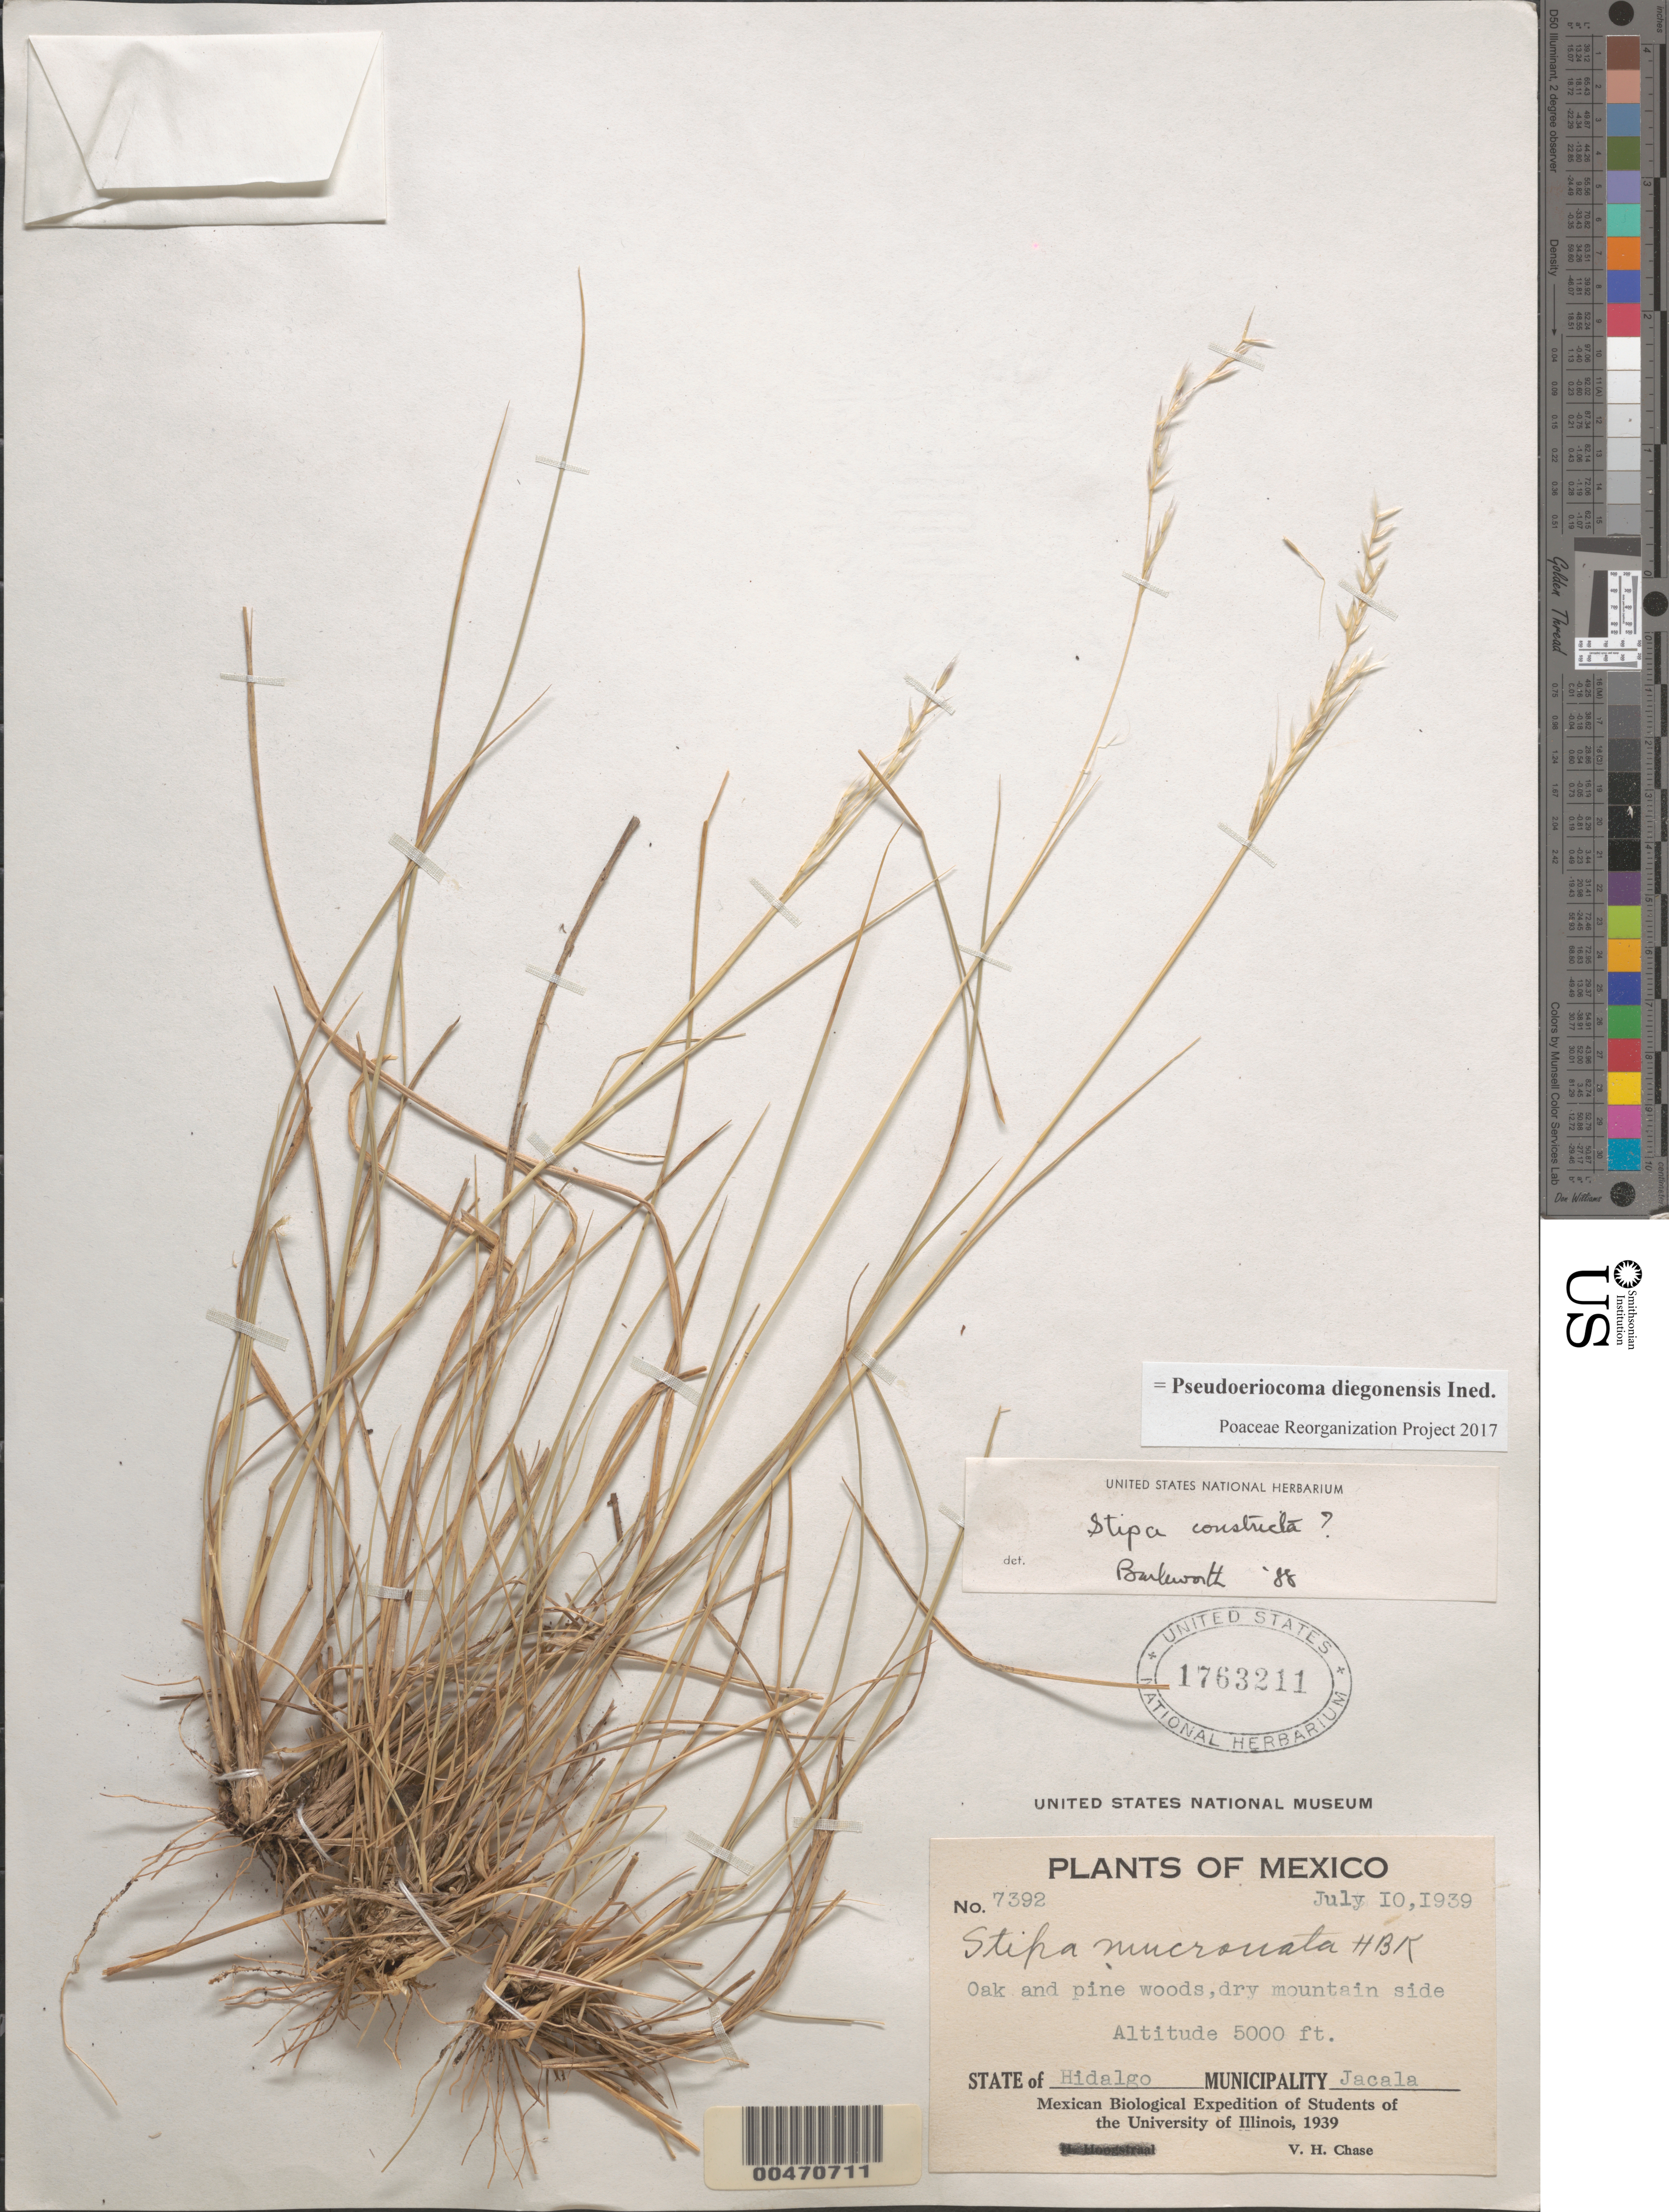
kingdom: Plantae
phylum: Tracheophyta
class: Liliopsida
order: Poales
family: Poaceae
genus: Thorneochloa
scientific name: Thorneochloa diegoensis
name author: (Swallen) Romasch.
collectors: V. H. Chase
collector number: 7392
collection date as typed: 10 Jul 1939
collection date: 1939-07-10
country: Mexico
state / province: Hidalgo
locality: Mun of Jacala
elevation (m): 1524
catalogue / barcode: US 1763211